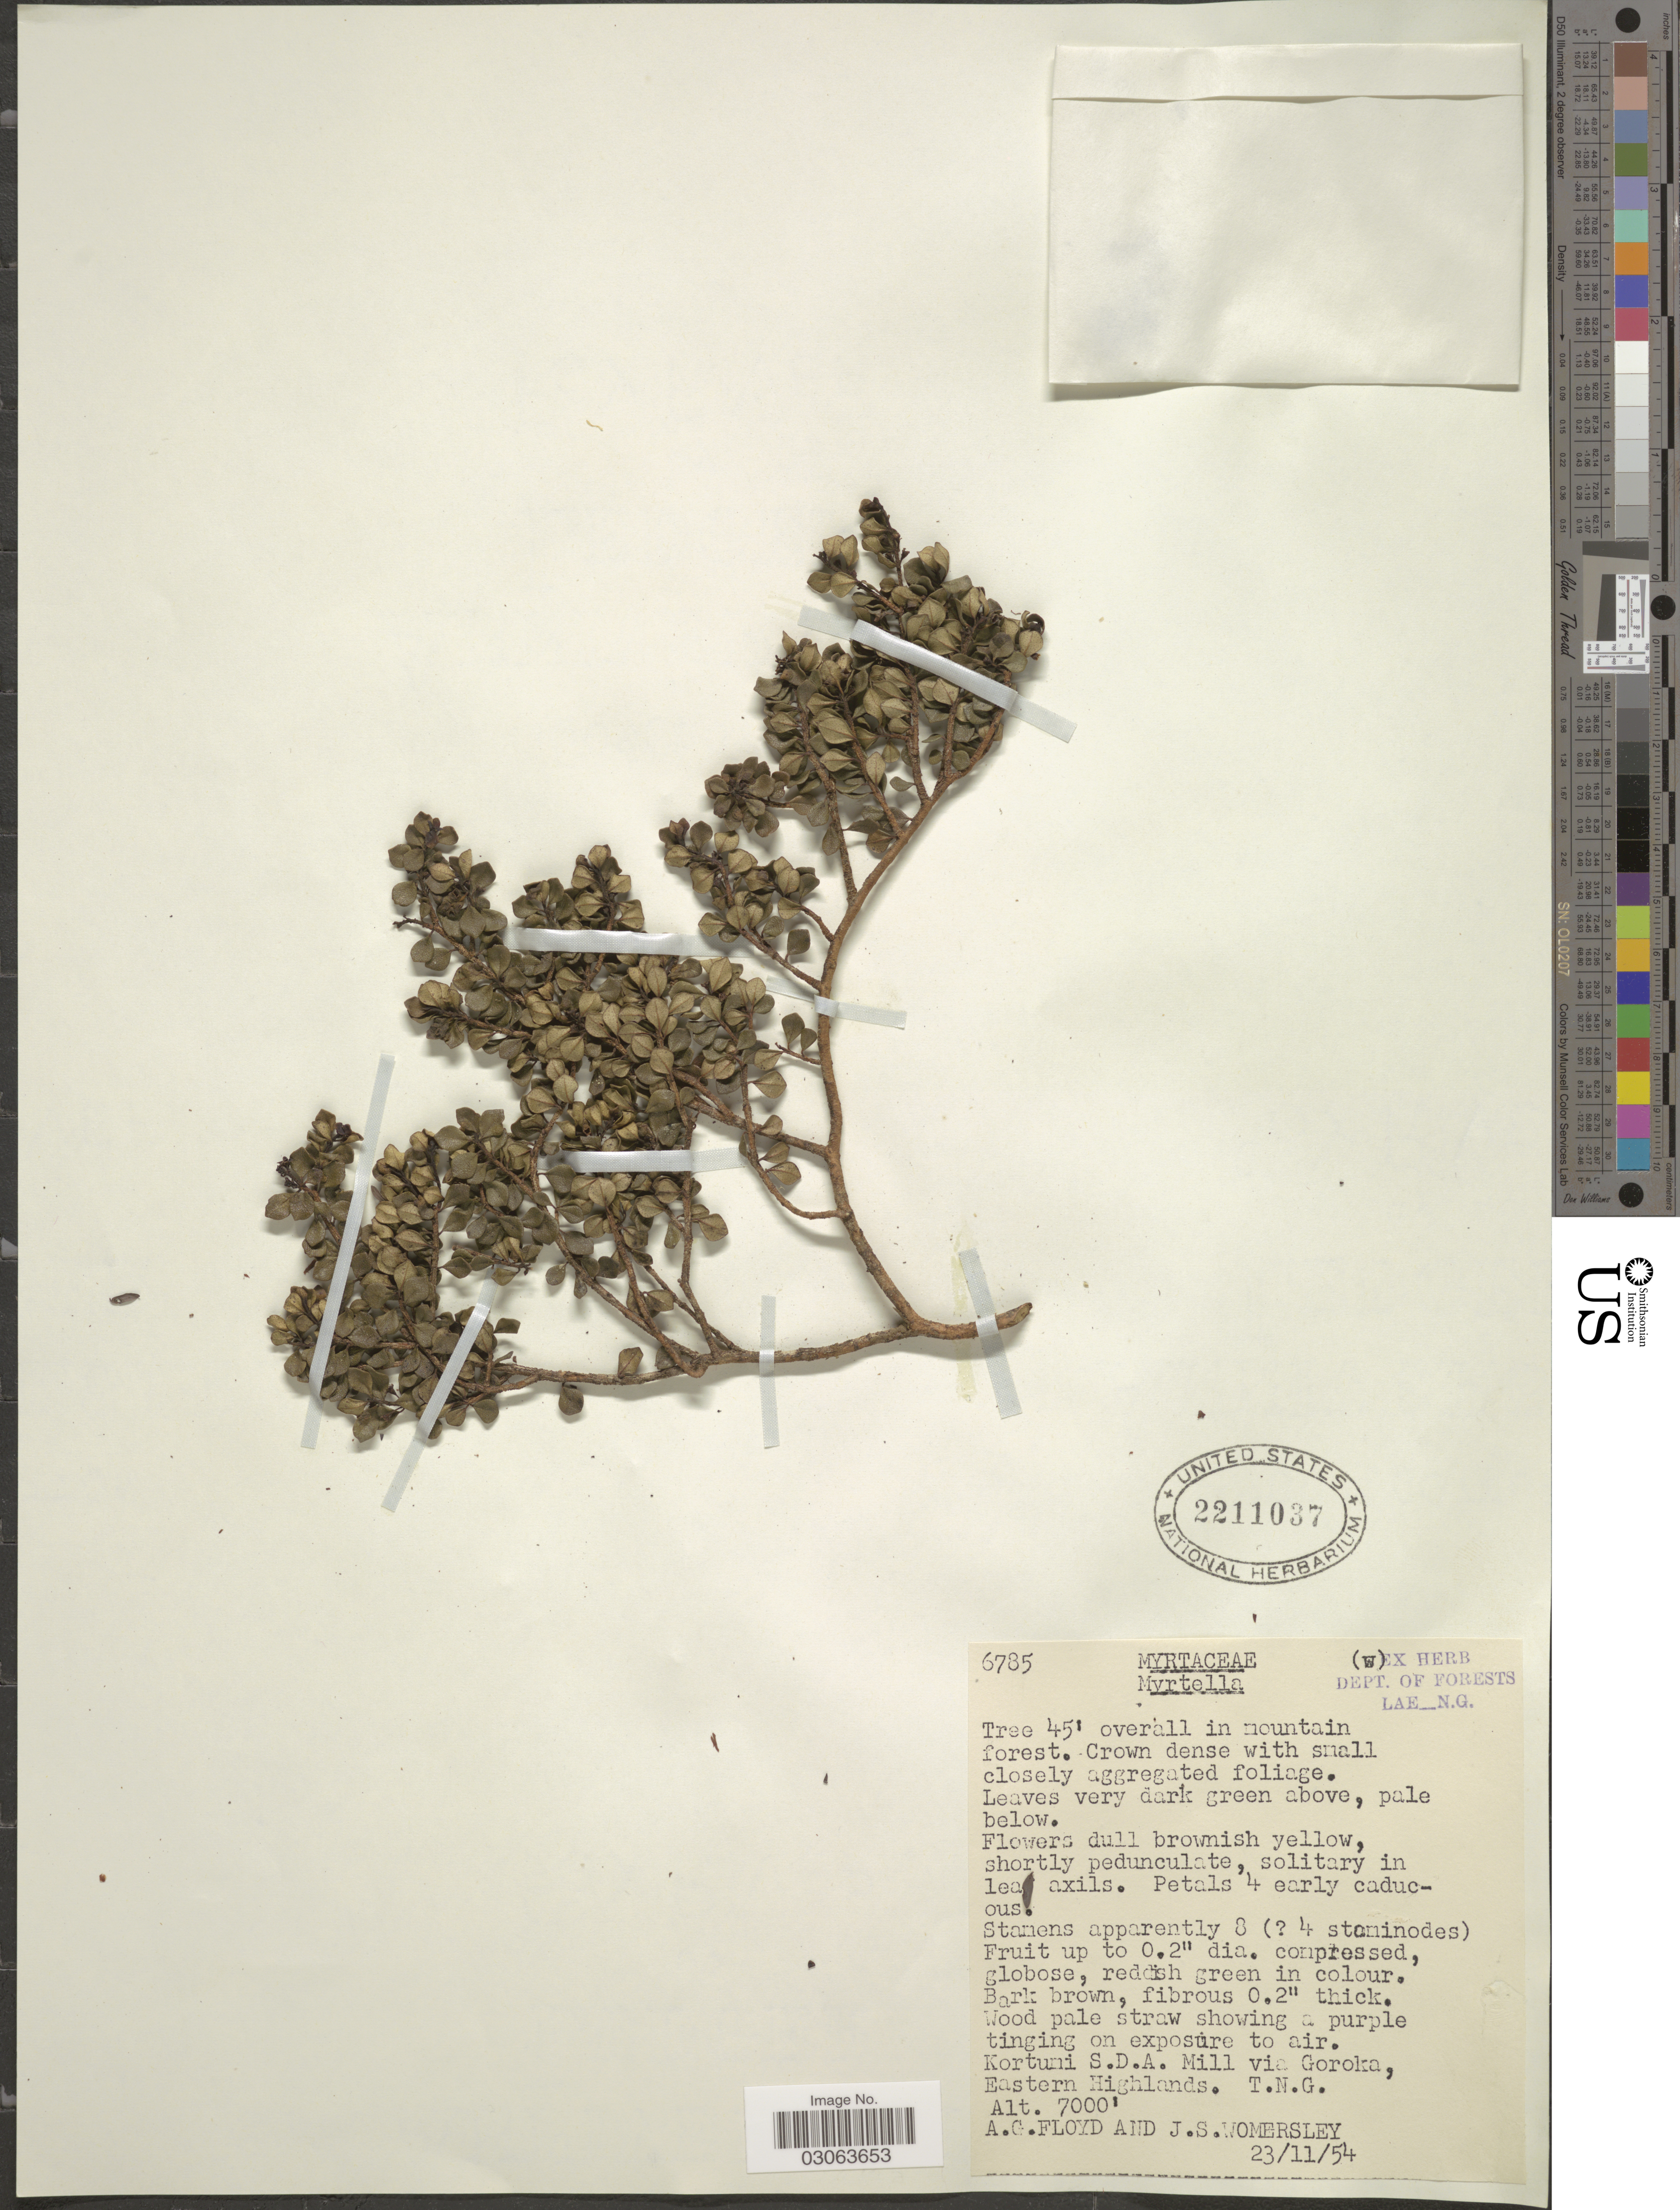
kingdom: Plantae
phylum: Tracheophyta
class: Magnoliopsida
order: Myrtales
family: Myrtaceae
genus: Syzygium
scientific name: Syzygium alatum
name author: (Lauterb.) Diels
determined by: Bakhuizen van den Brink, R. C.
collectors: A. G. Floyd & J. S. Womersley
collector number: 6785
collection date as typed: Transcribed d/m/y: 23/11/54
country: Papua New Guinea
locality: Kortumi S.D.A. Mill via Goroka, Eastern Highlands. T.N.G.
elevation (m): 2134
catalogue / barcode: US 2211037